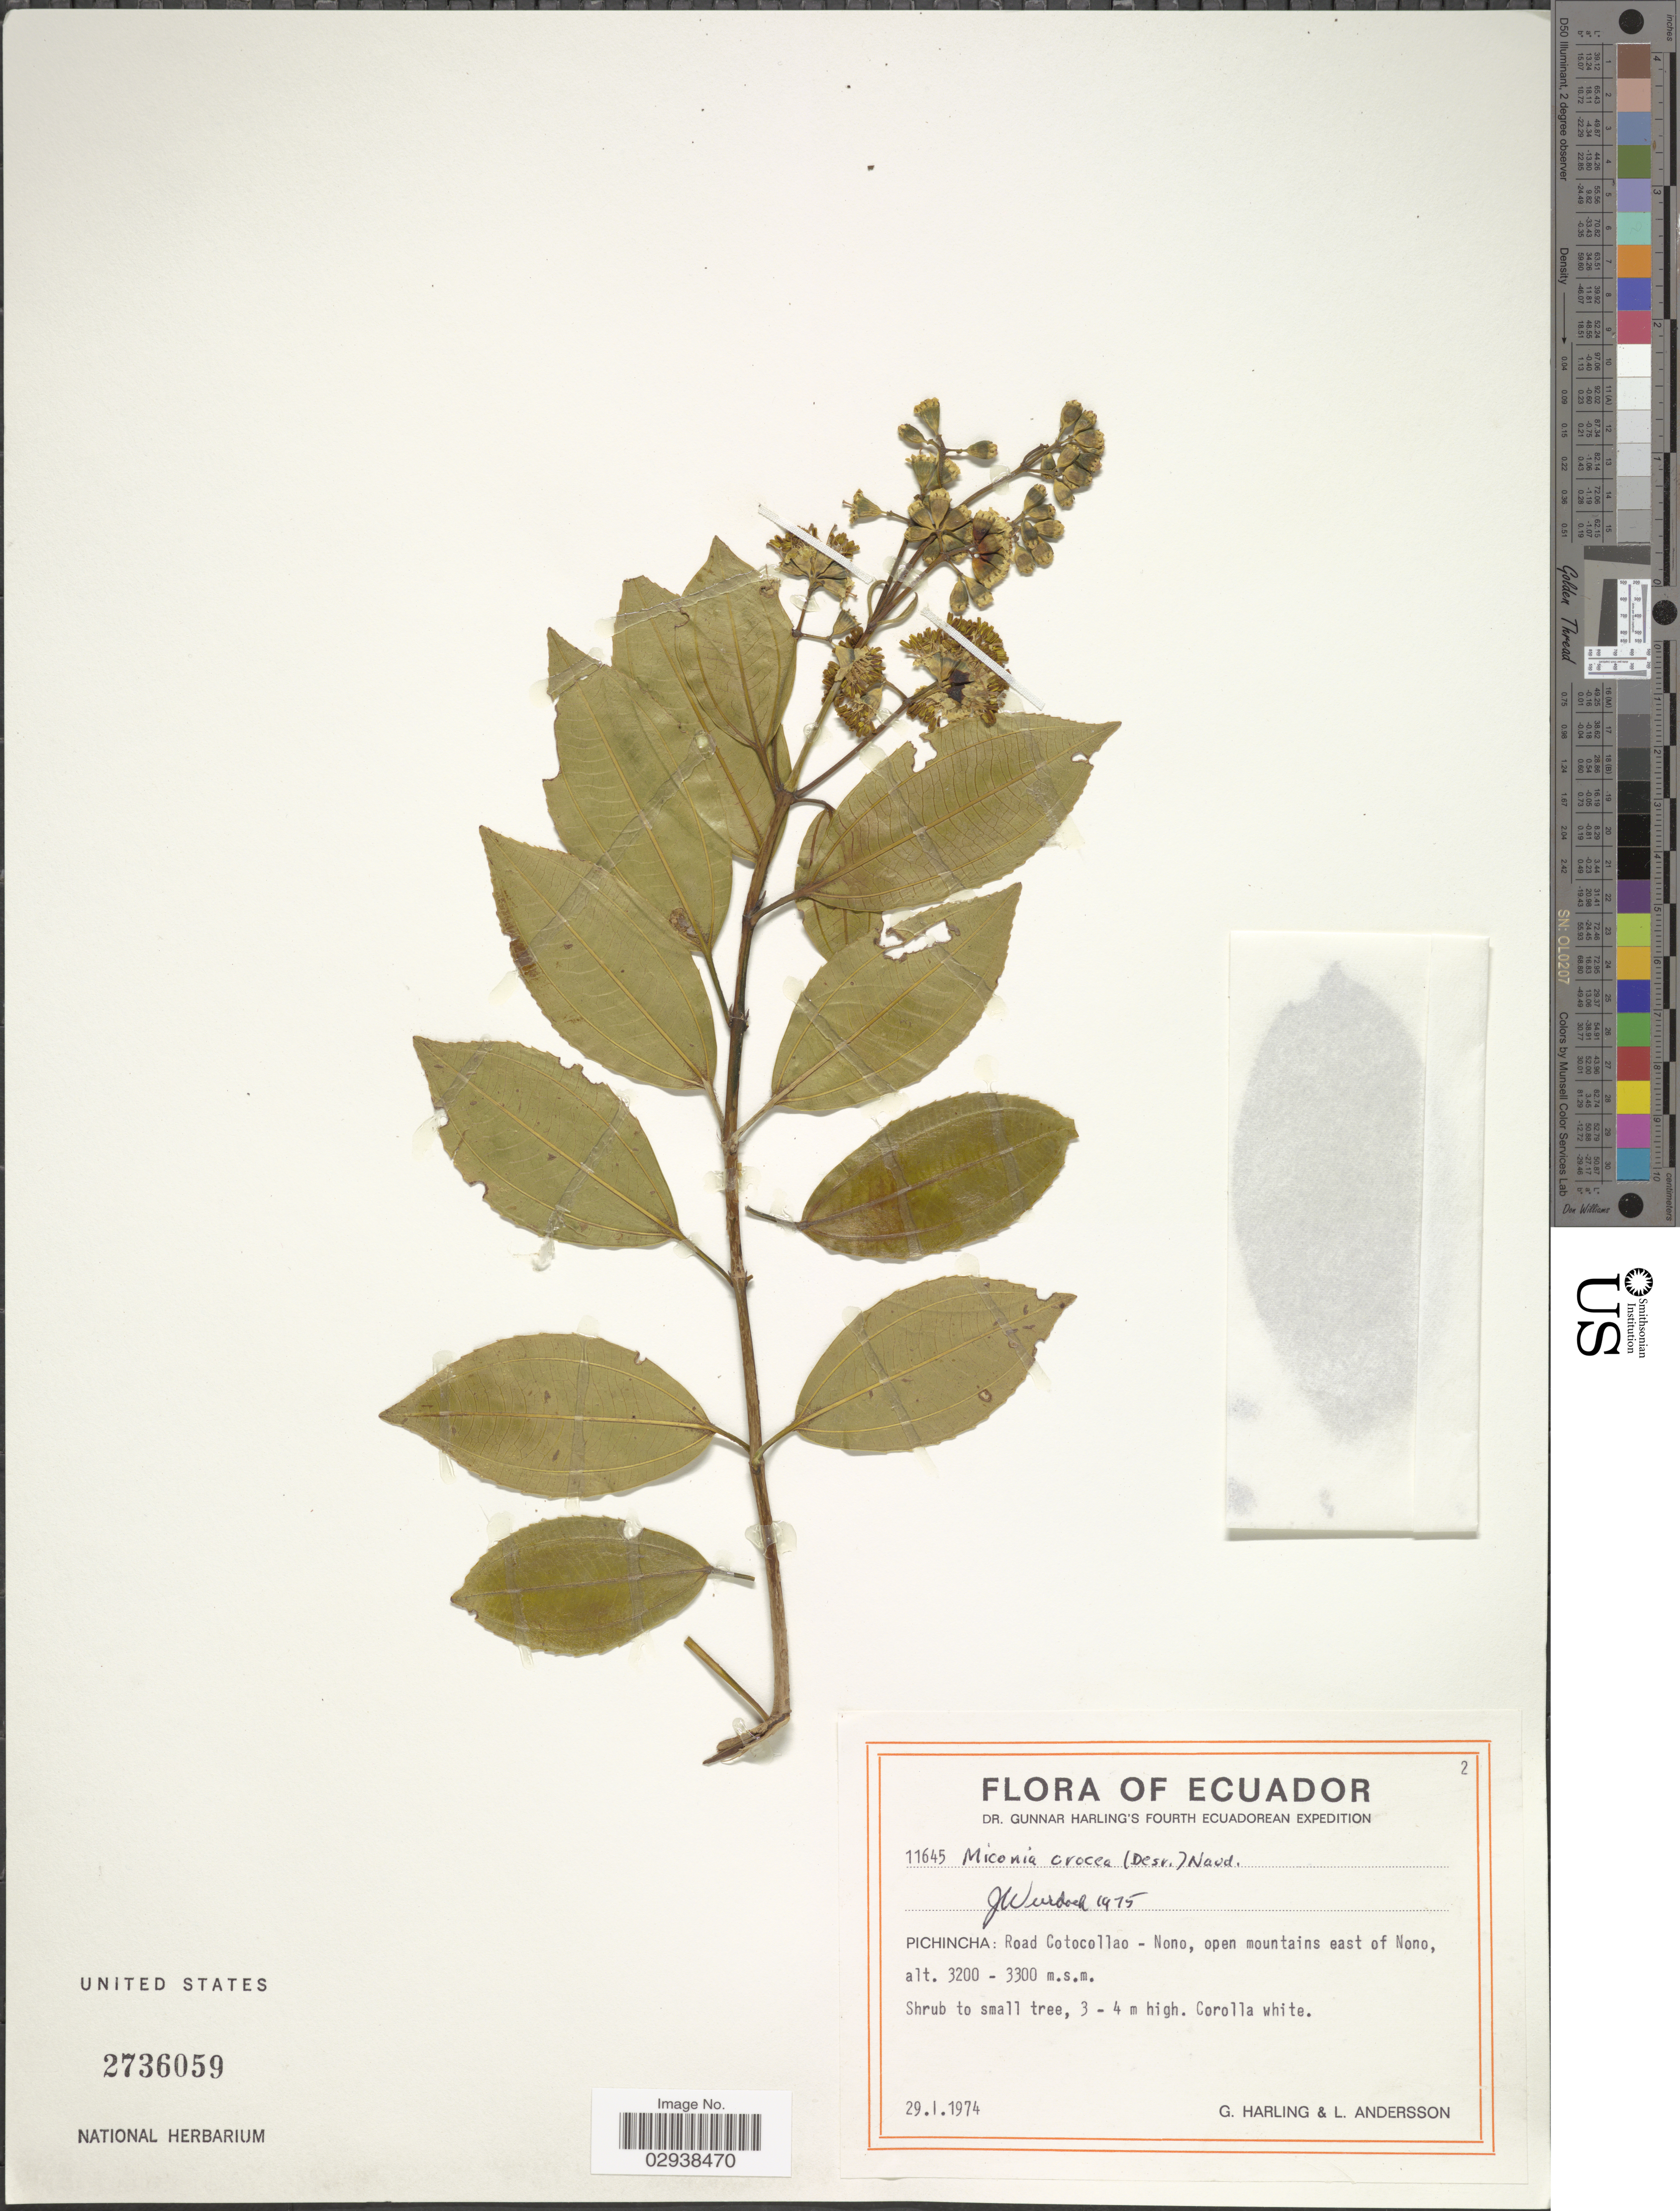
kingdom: Plantae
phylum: Tracheophyta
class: Magnoliopsida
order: Myrtales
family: Melastomataceae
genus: Miconia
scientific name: Miconia crocea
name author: (Desr.) Naudin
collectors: G. Harling & L. Andersson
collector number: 11645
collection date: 1974-01-29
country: Ecuador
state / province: Pichincha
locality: Road Cotocollao - Nono, open mountains east of Nono.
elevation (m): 3200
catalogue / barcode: US 2736059